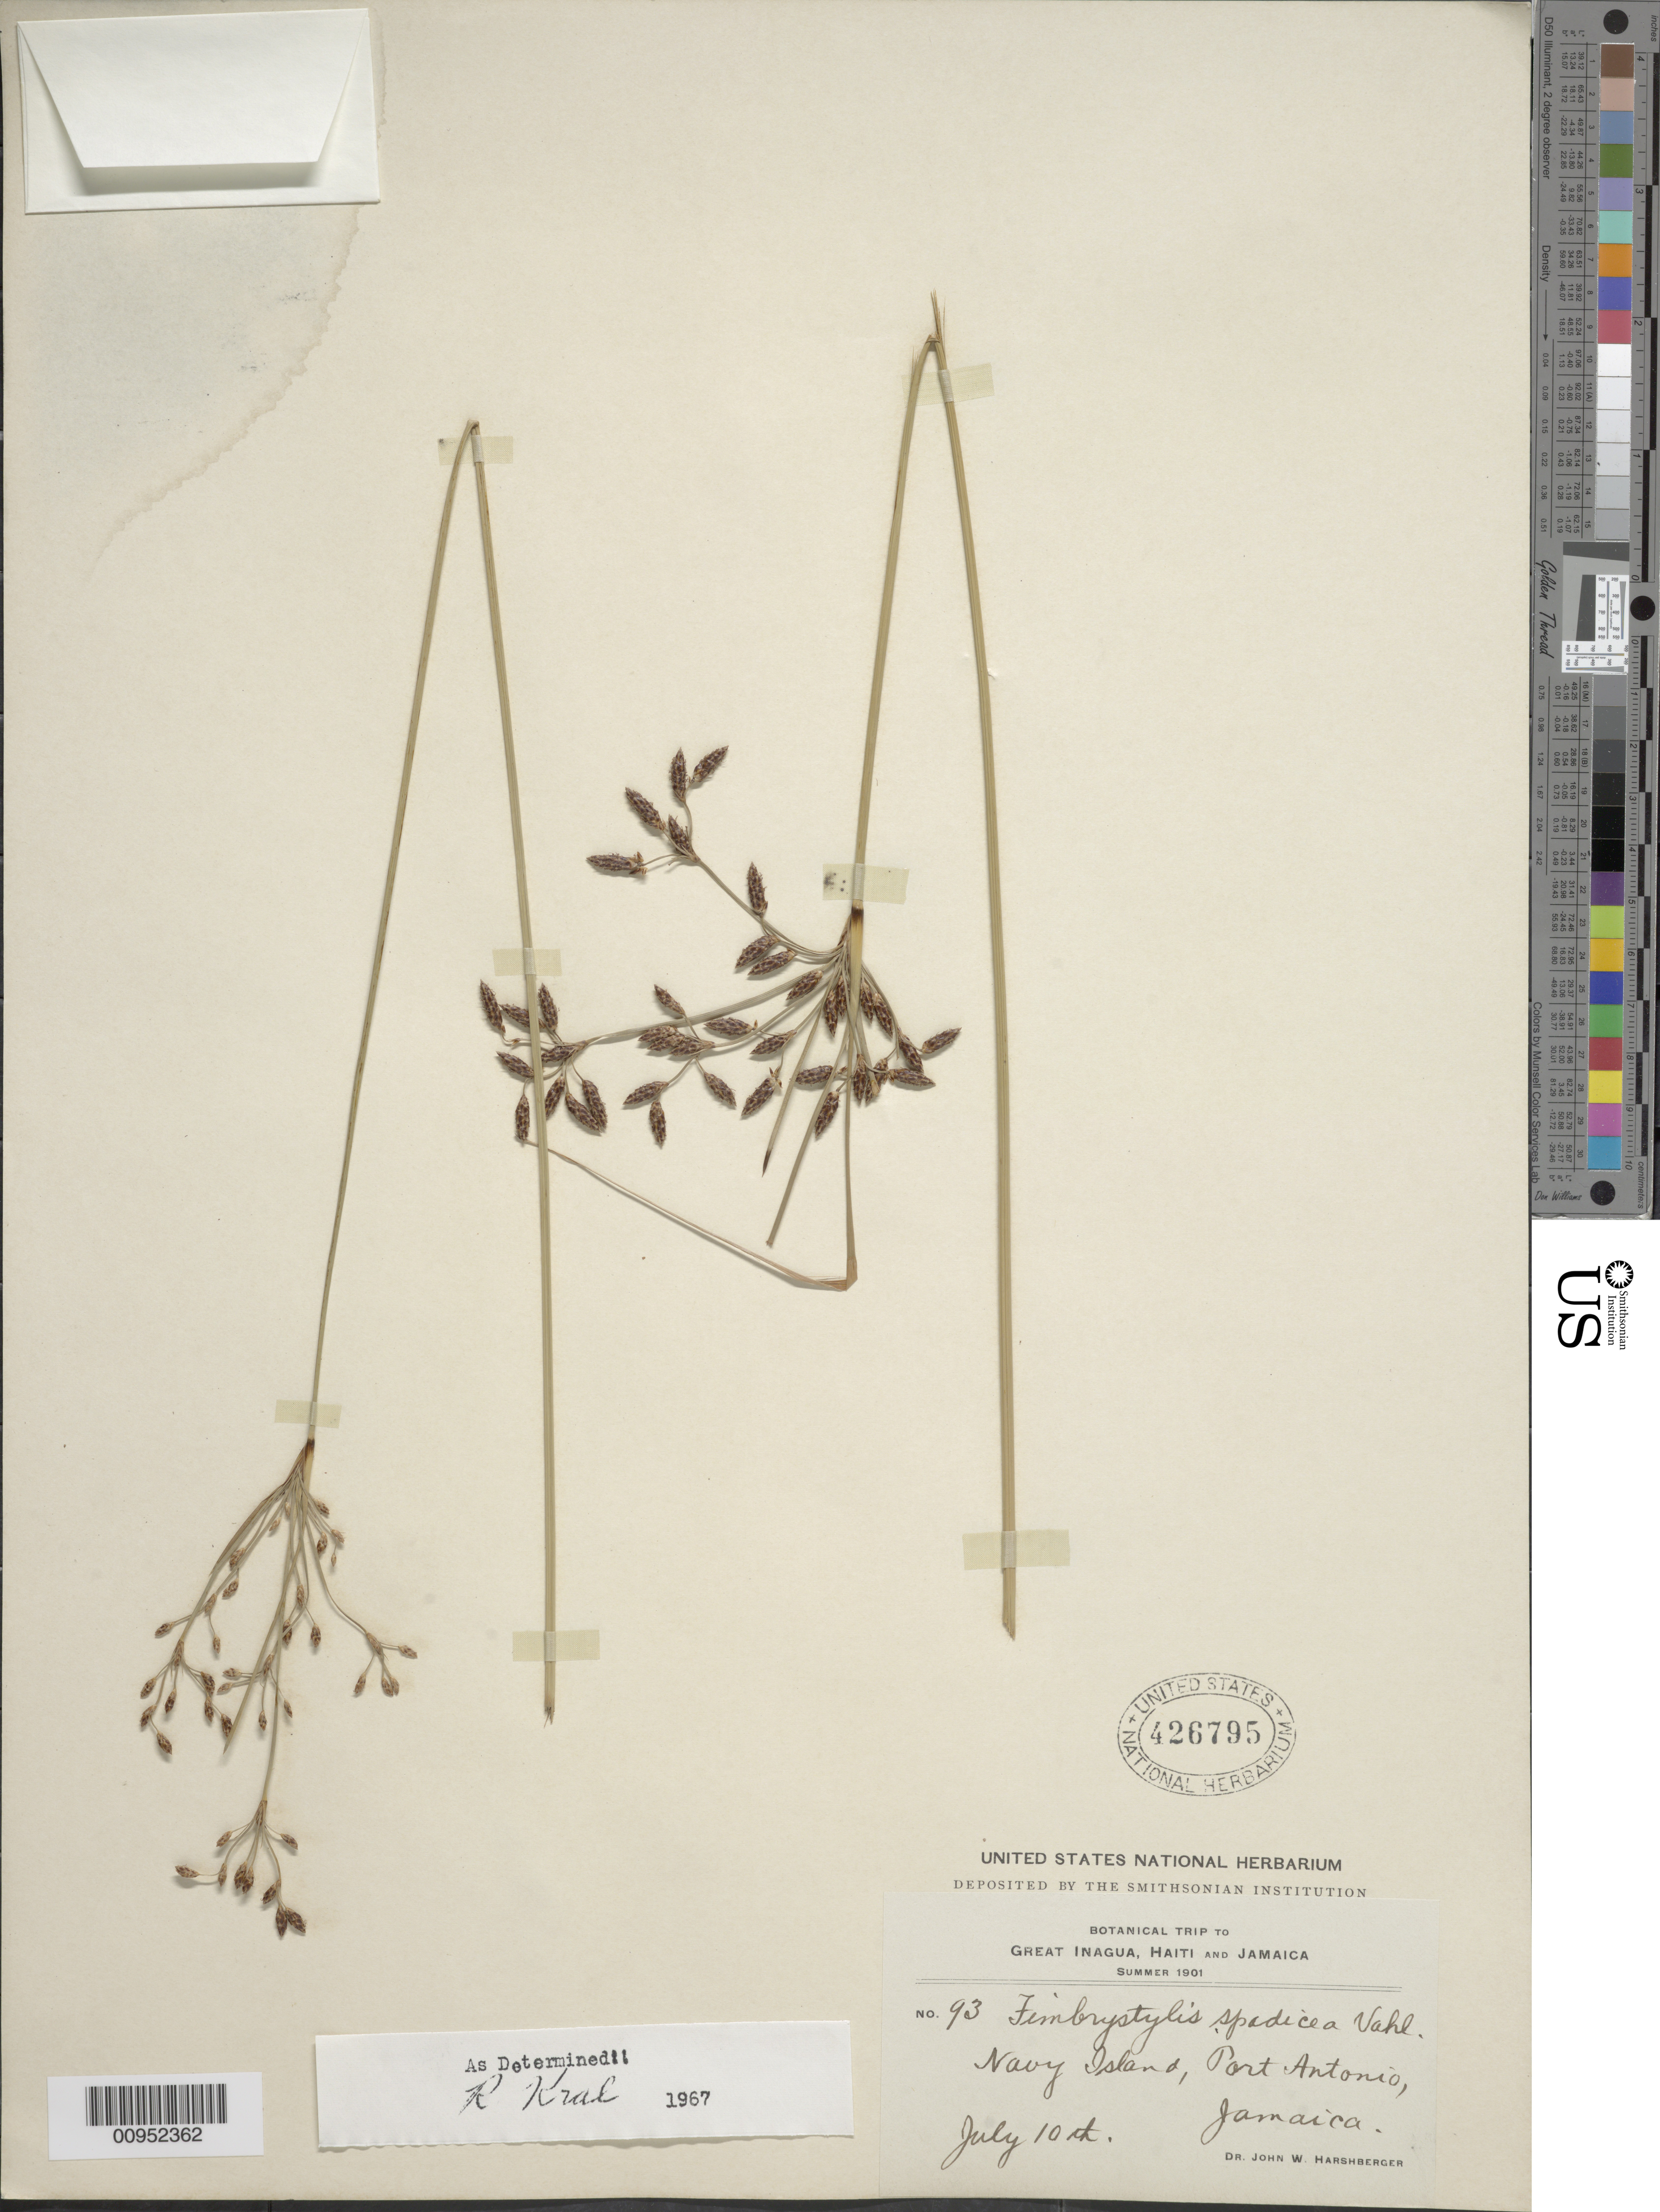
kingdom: Plantae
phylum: Tracheophyta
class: Liliopsida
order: Poales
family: Cyperaceae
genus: Fimbristylis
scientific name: Fimbristylis spadicea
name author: (L.) Vahl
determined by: Kral, Robert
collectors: J. W. Harshberger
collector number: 93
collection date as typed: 10 Jul 1901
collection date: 1901-07-10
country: Jamaica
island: Navy Island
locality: Port Antonio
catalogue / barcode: US 426795